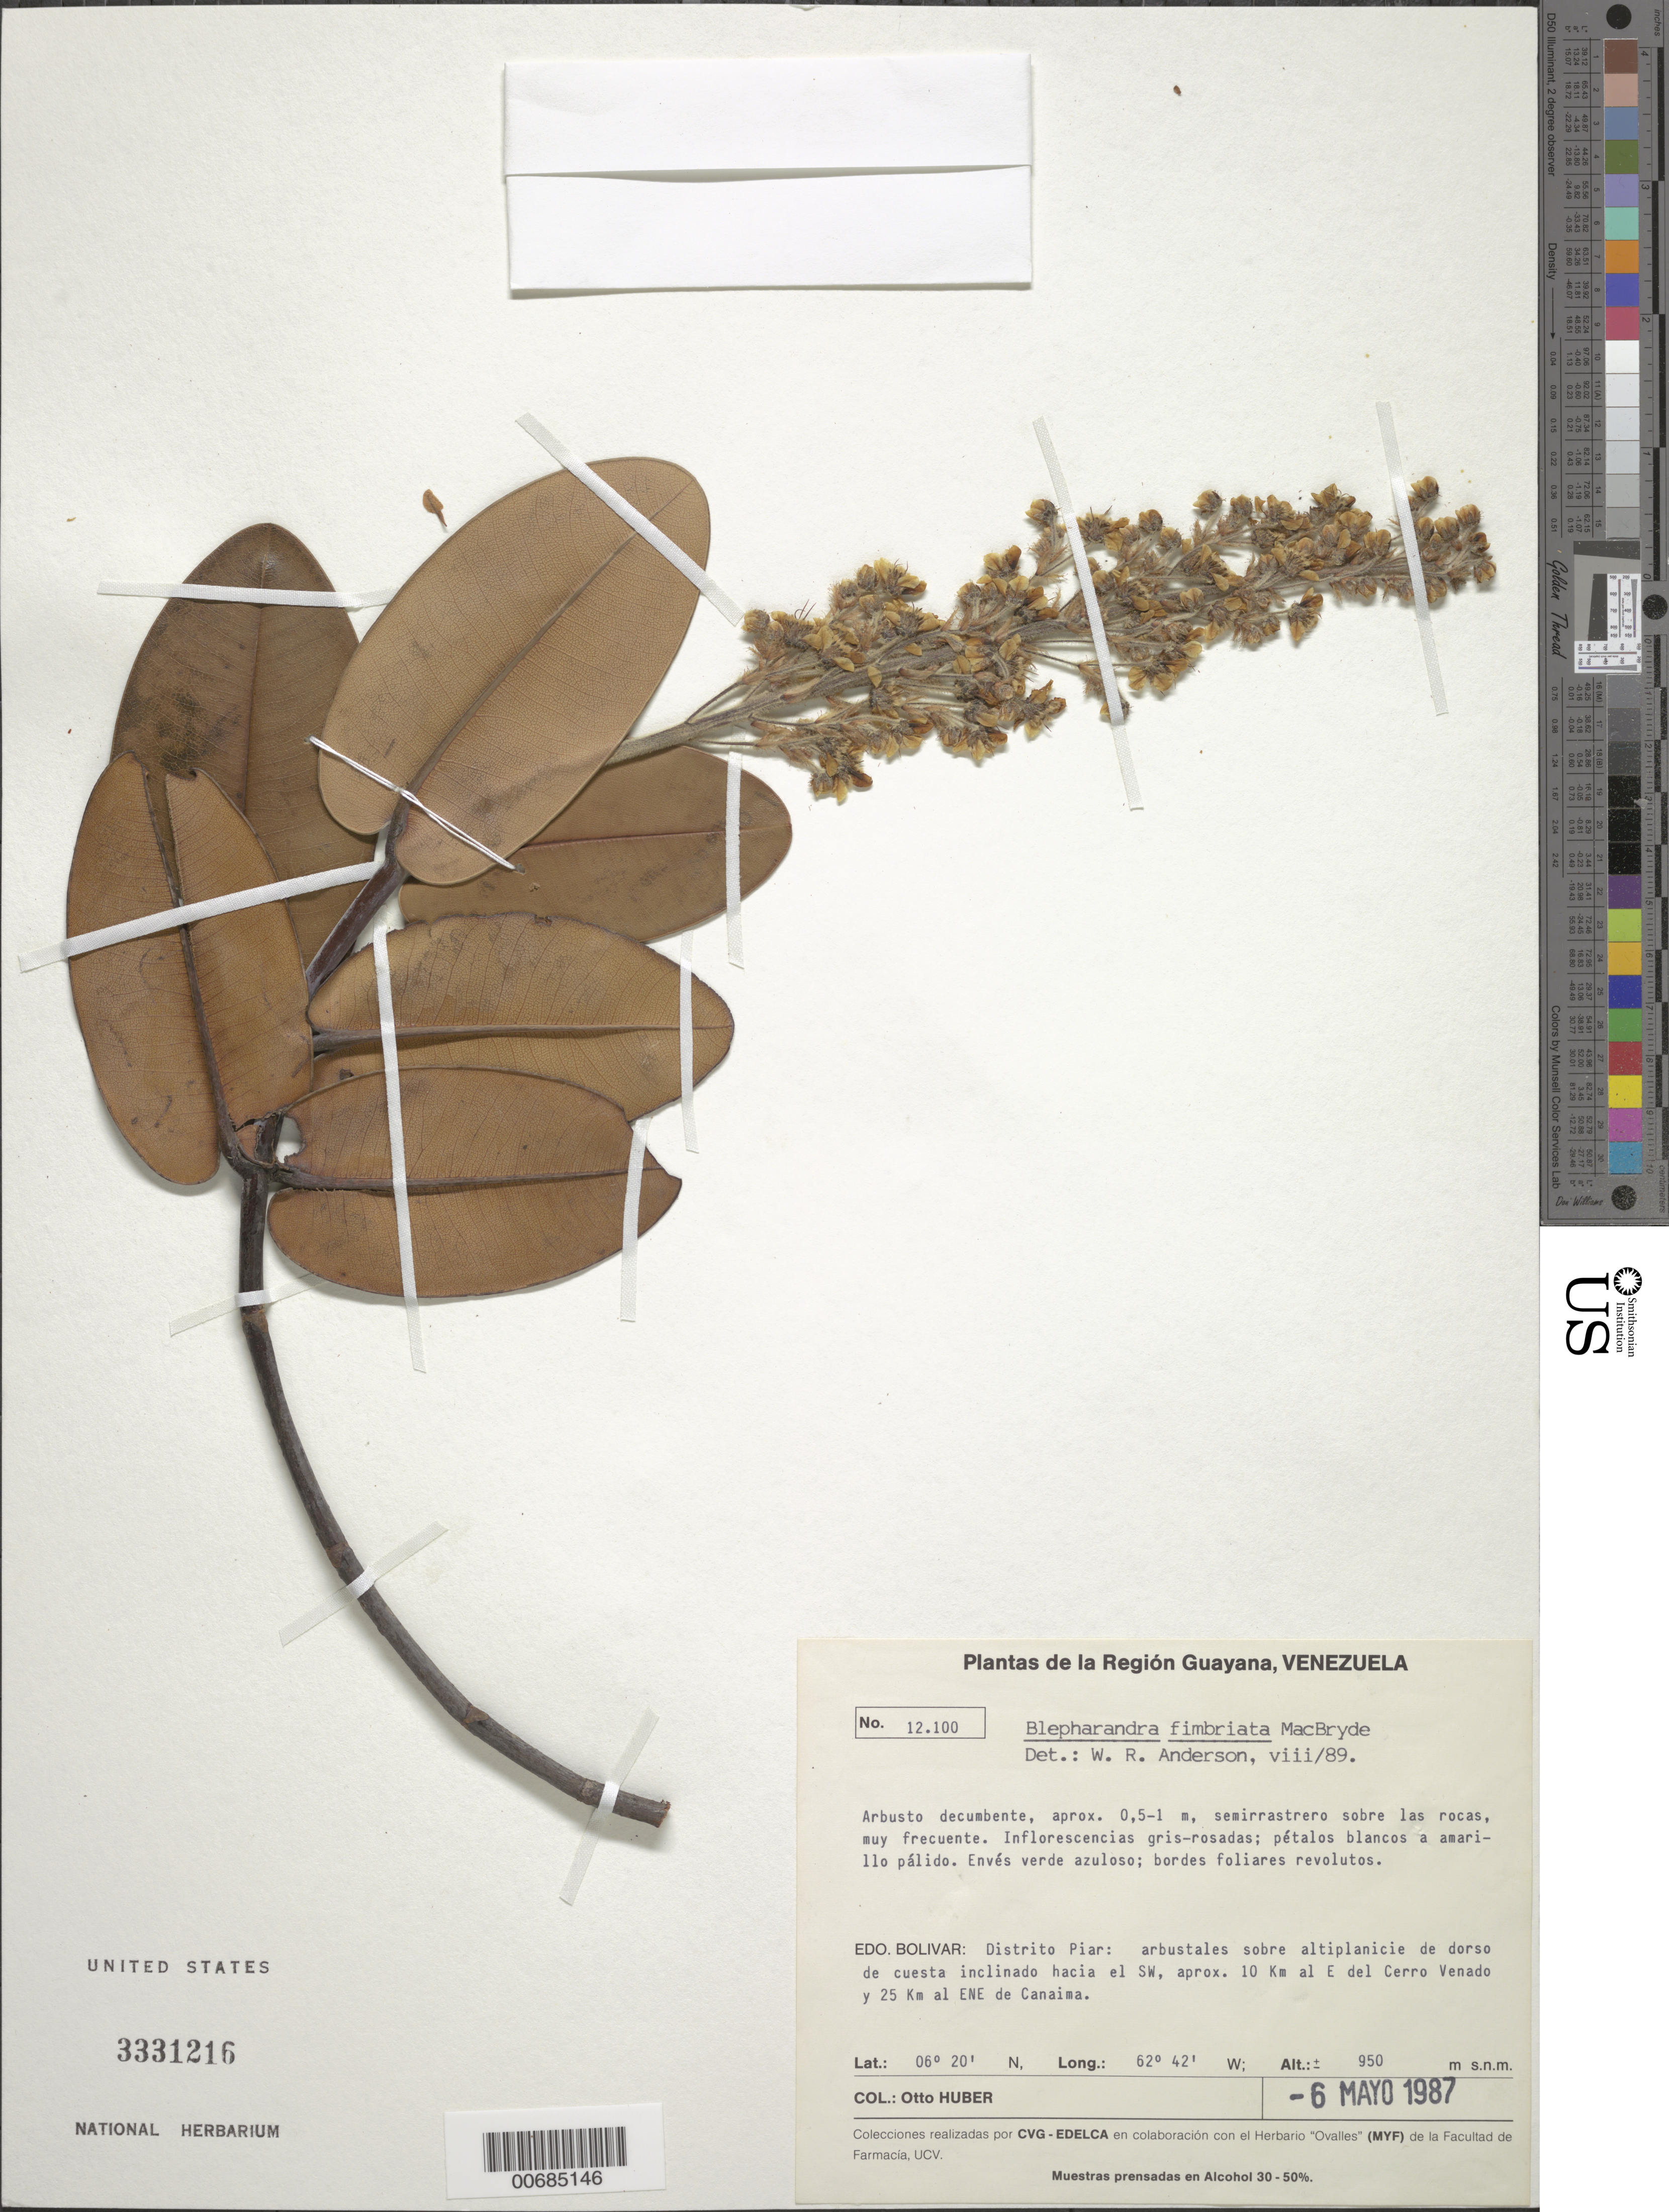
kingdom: Plantae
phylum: Tracheophyta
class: Magnoliopsida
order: Malpighiales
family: Malpighiaceae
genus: Blepharandra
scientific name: Blepharandra fimbriata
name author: MacBryde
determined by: Anderson, W. R., (MICH), University of Michigan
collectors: O. Huber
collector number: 12100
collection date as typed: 6-May-87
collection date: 1987-05-06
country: Venezuela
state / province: Bolívar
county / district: Piar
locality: Cerro Venado, 10 km E del, 25 km ENE de Canaima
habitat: Arbustales sobre altiplanicie de dorso de cuesta inclinado hacia el SW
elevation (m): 950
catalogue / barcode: US 3331216